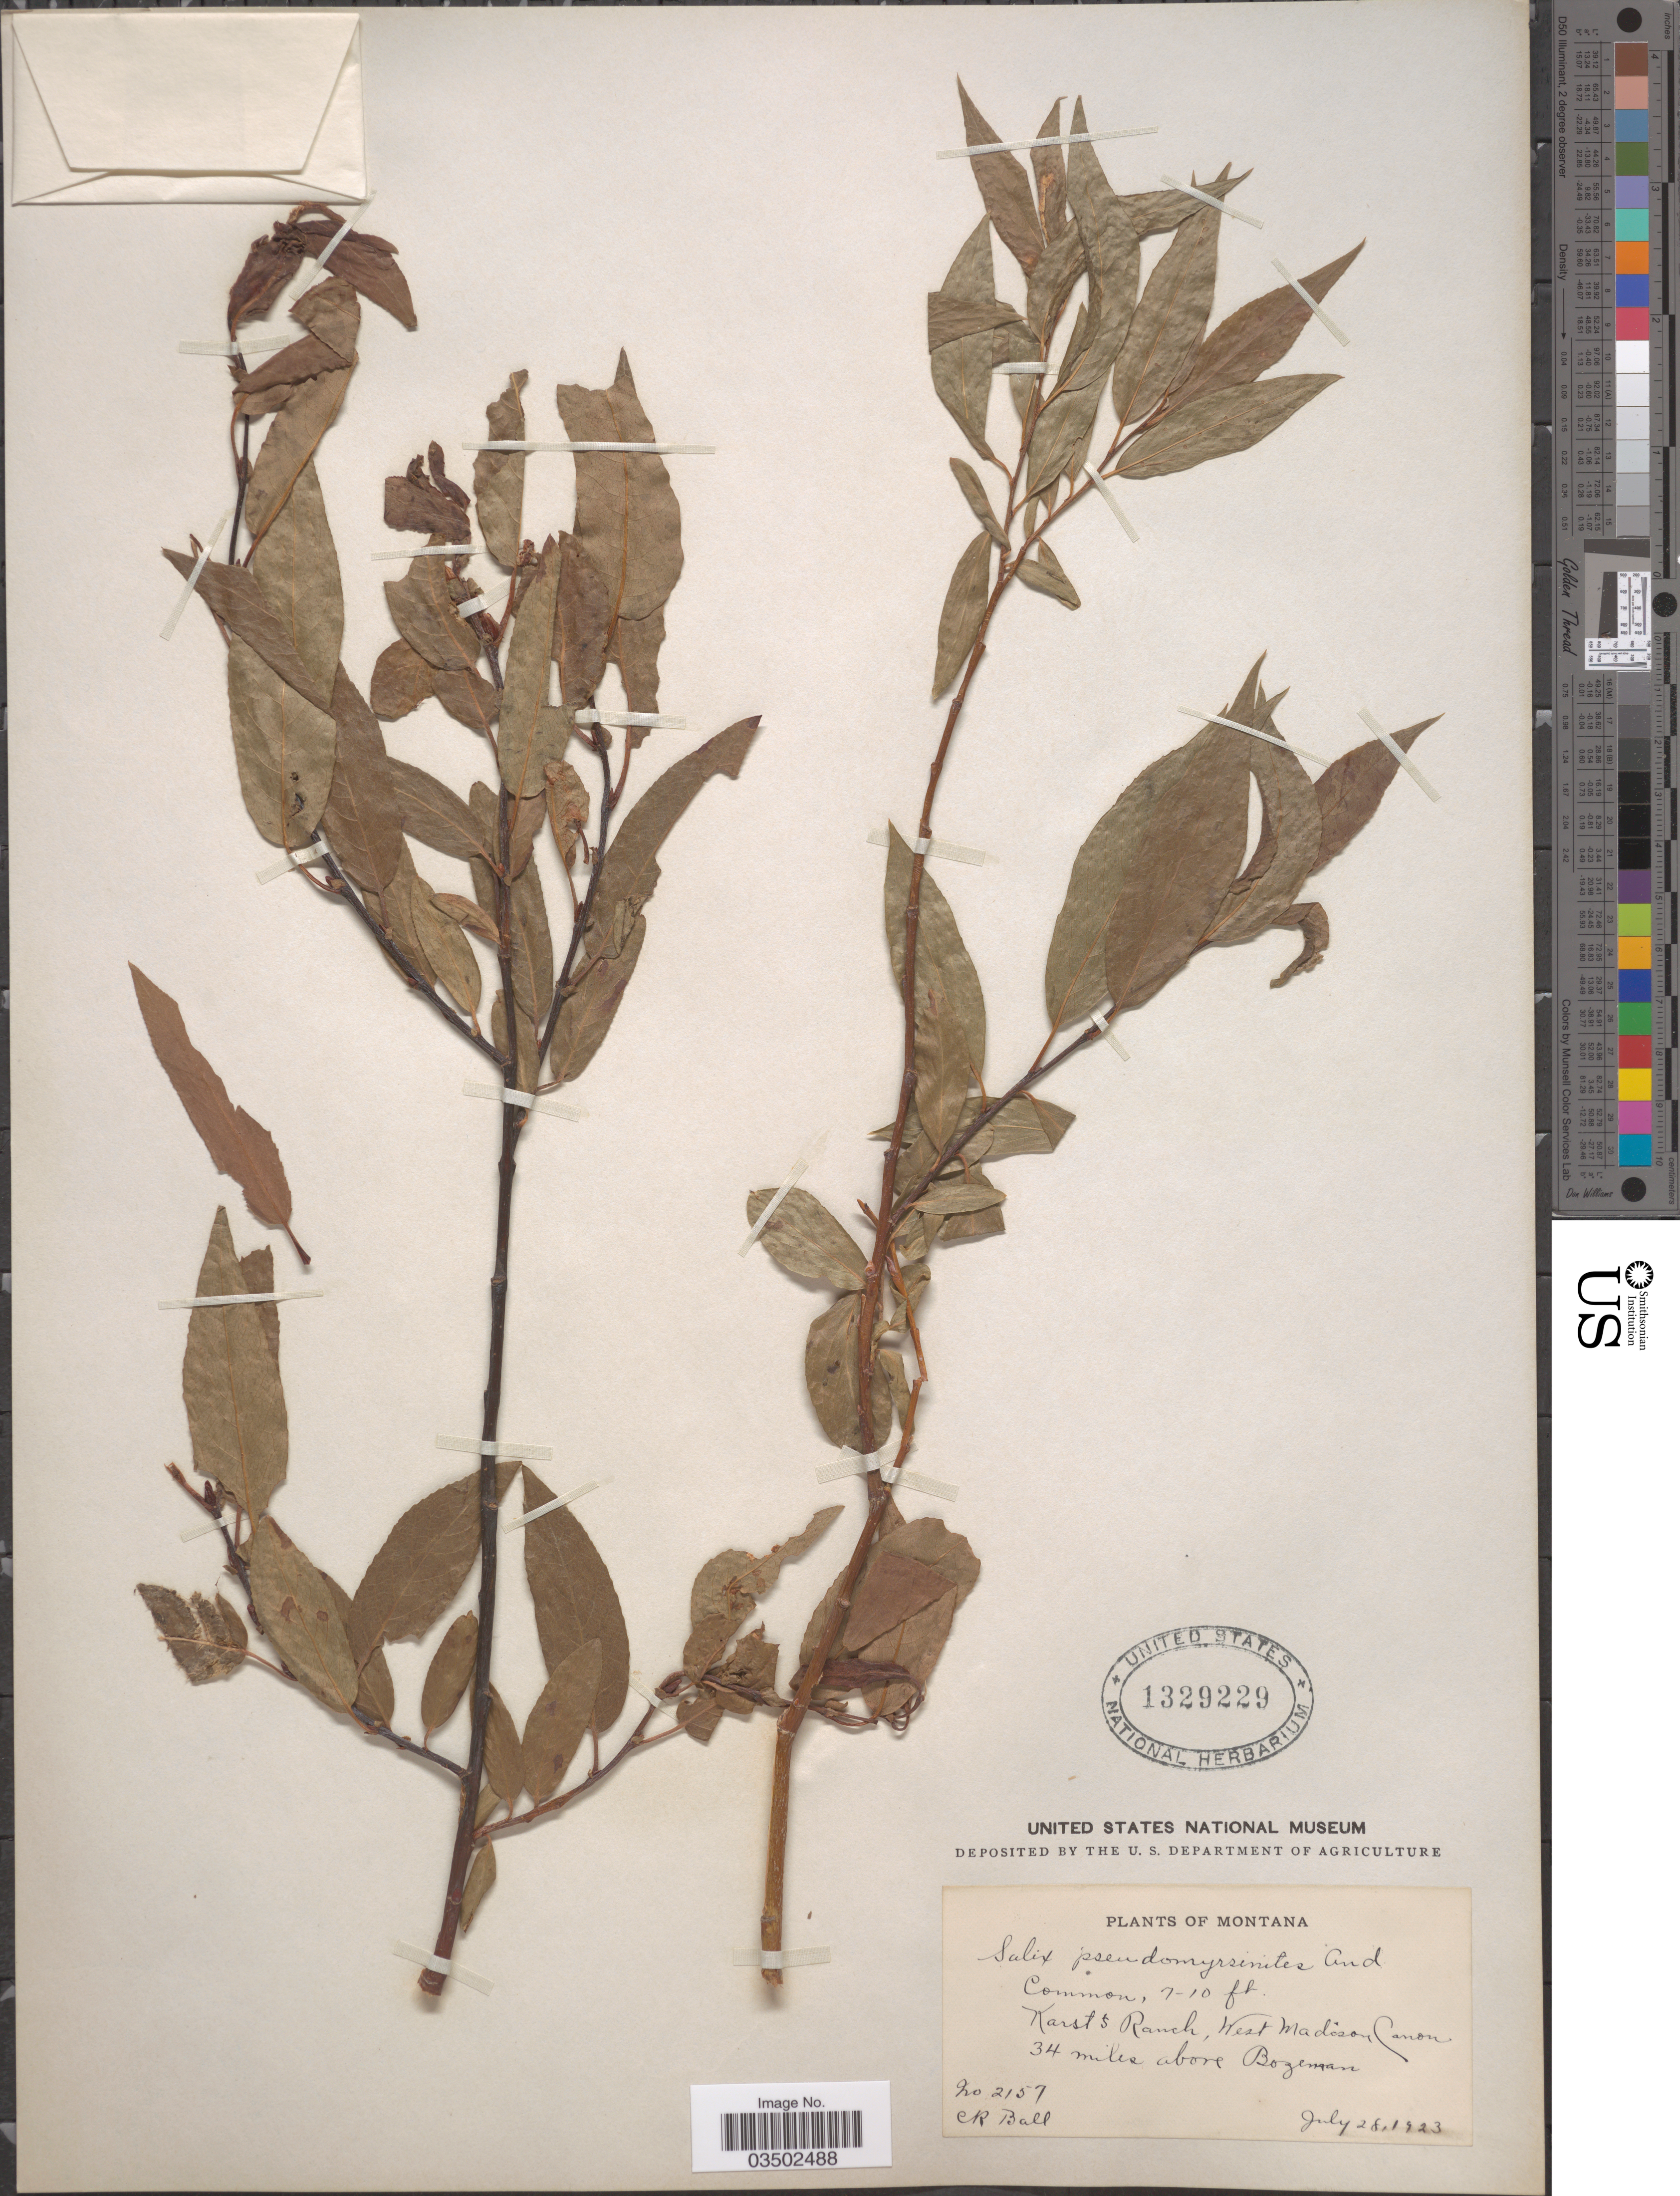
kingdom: Plantae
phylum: Tracheophyta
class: Magnoliopsida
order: Malpighiales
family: Salicaceae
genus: Salix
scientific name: Salix pseudocordata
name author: (Andersson) Andersson ex Rydb.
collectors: C. R. Ball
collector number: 2157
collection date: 1923-07-28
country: United States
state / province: Montana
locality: Karst's Ranch, West Madison Canon 34 miles above Bozeman.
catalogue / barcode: US 1329229